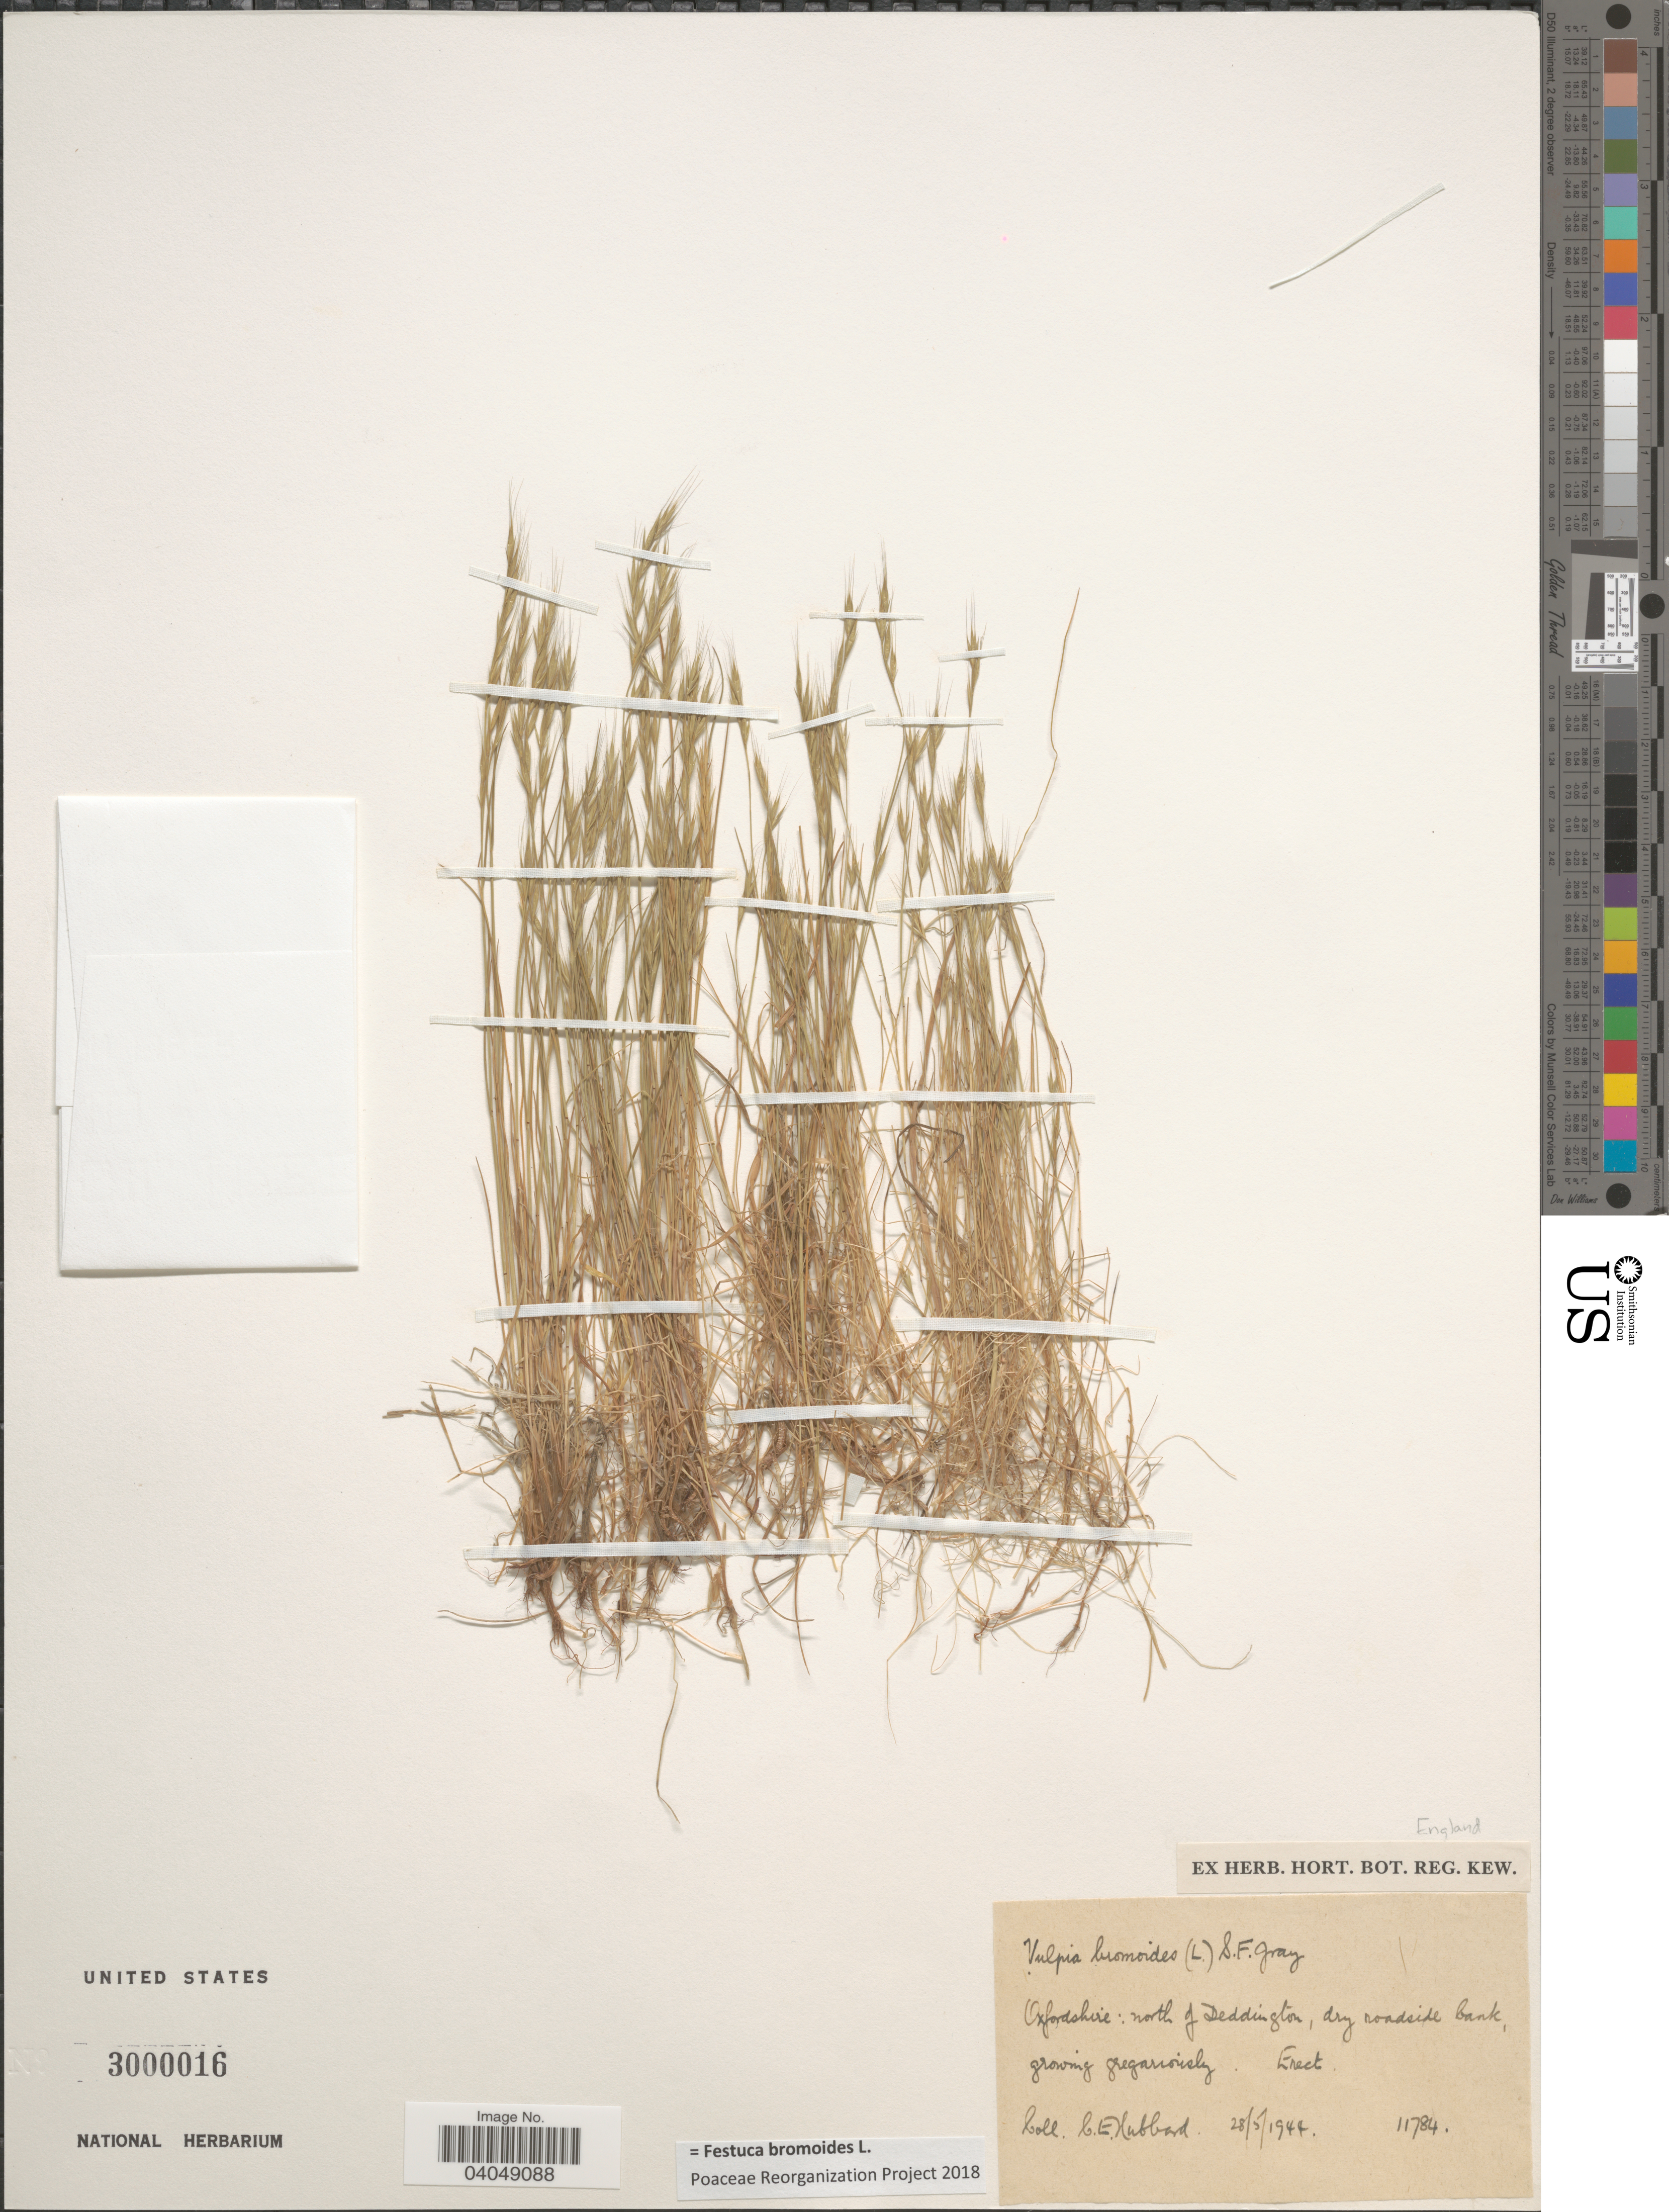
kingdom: Plantae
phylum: Tracheophyta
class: Liliopsida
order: Poales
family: Poaceae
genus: Festuca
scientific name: Festuca bromoides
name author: L.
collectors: C. E. Hubbard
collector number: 11784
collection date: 1944-05-28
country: United Kingdom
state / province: England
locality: Oxfordshire: north of Deddington, dry roadside bank.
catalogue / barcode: US 3000016